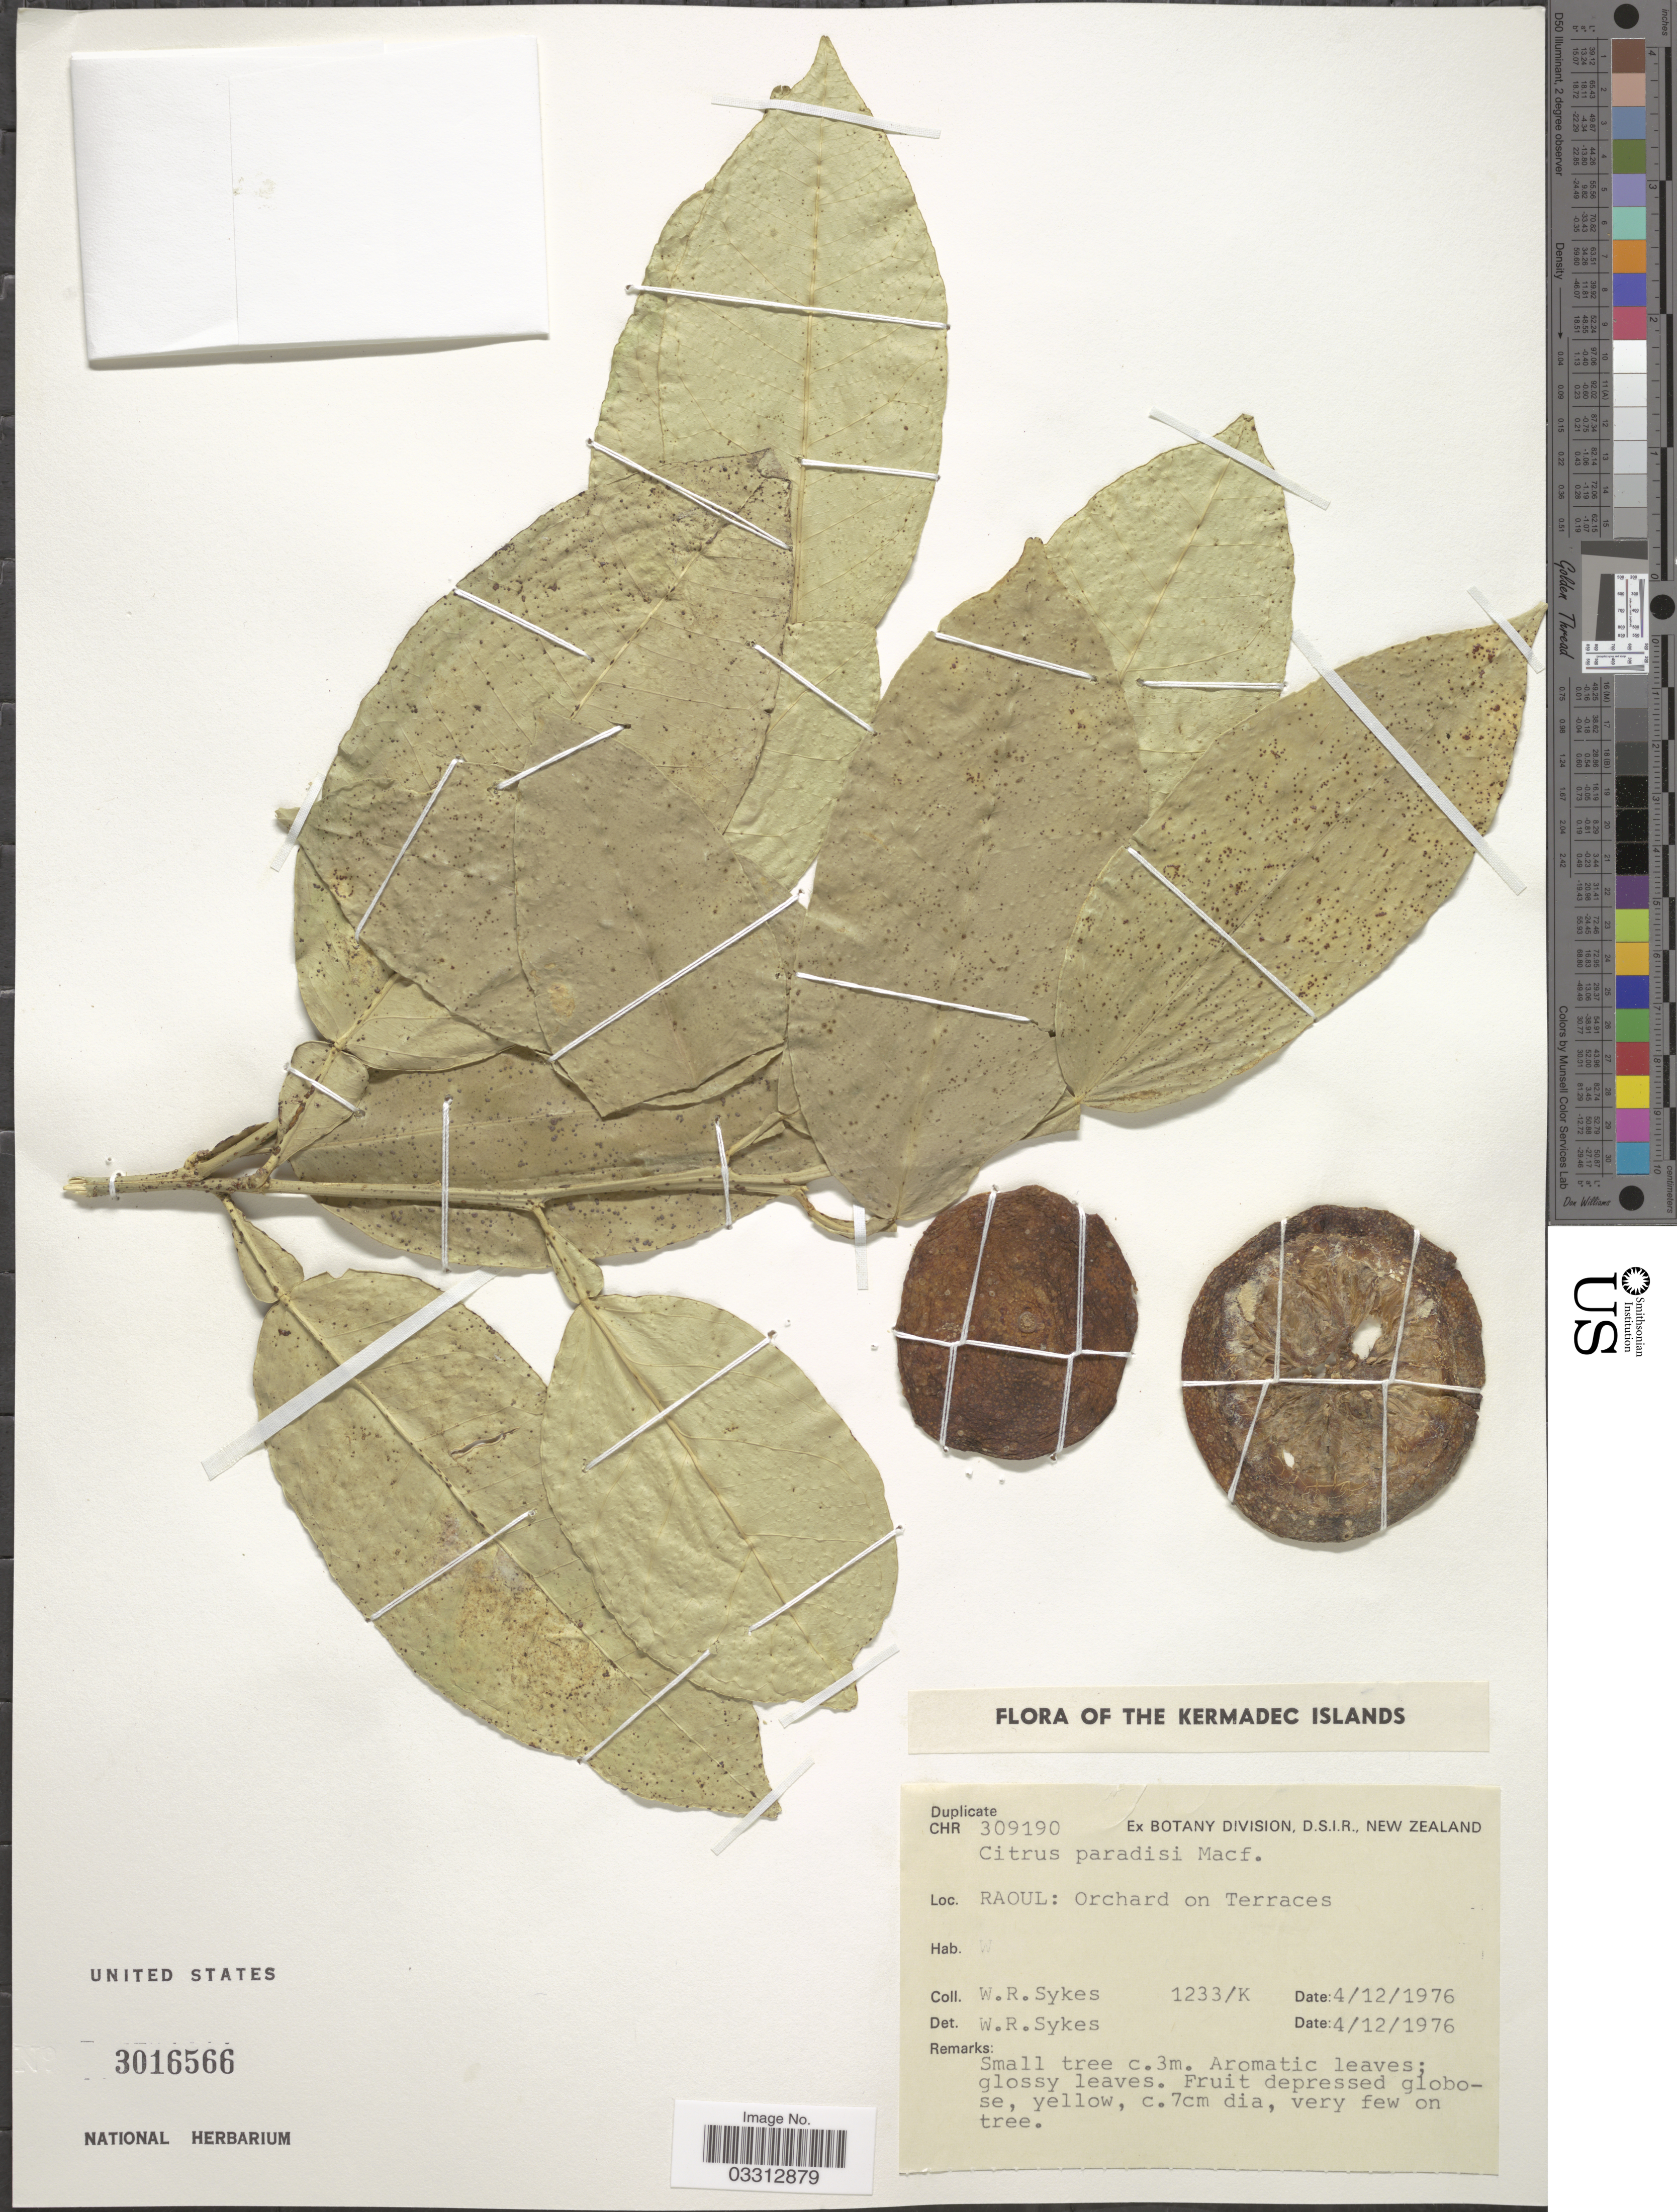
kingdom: Plantae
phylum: Tracheophyta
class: Magnoliopsida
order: Sapindales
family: Rutaceae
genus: Citrus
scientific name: Citrus paradisi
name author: Macfad.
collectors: W. R. Sykes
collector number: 1233/K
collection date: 1976-12-04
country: New Zealand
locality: Raoul: Orchard on Terraces.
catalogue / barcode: US 3016566